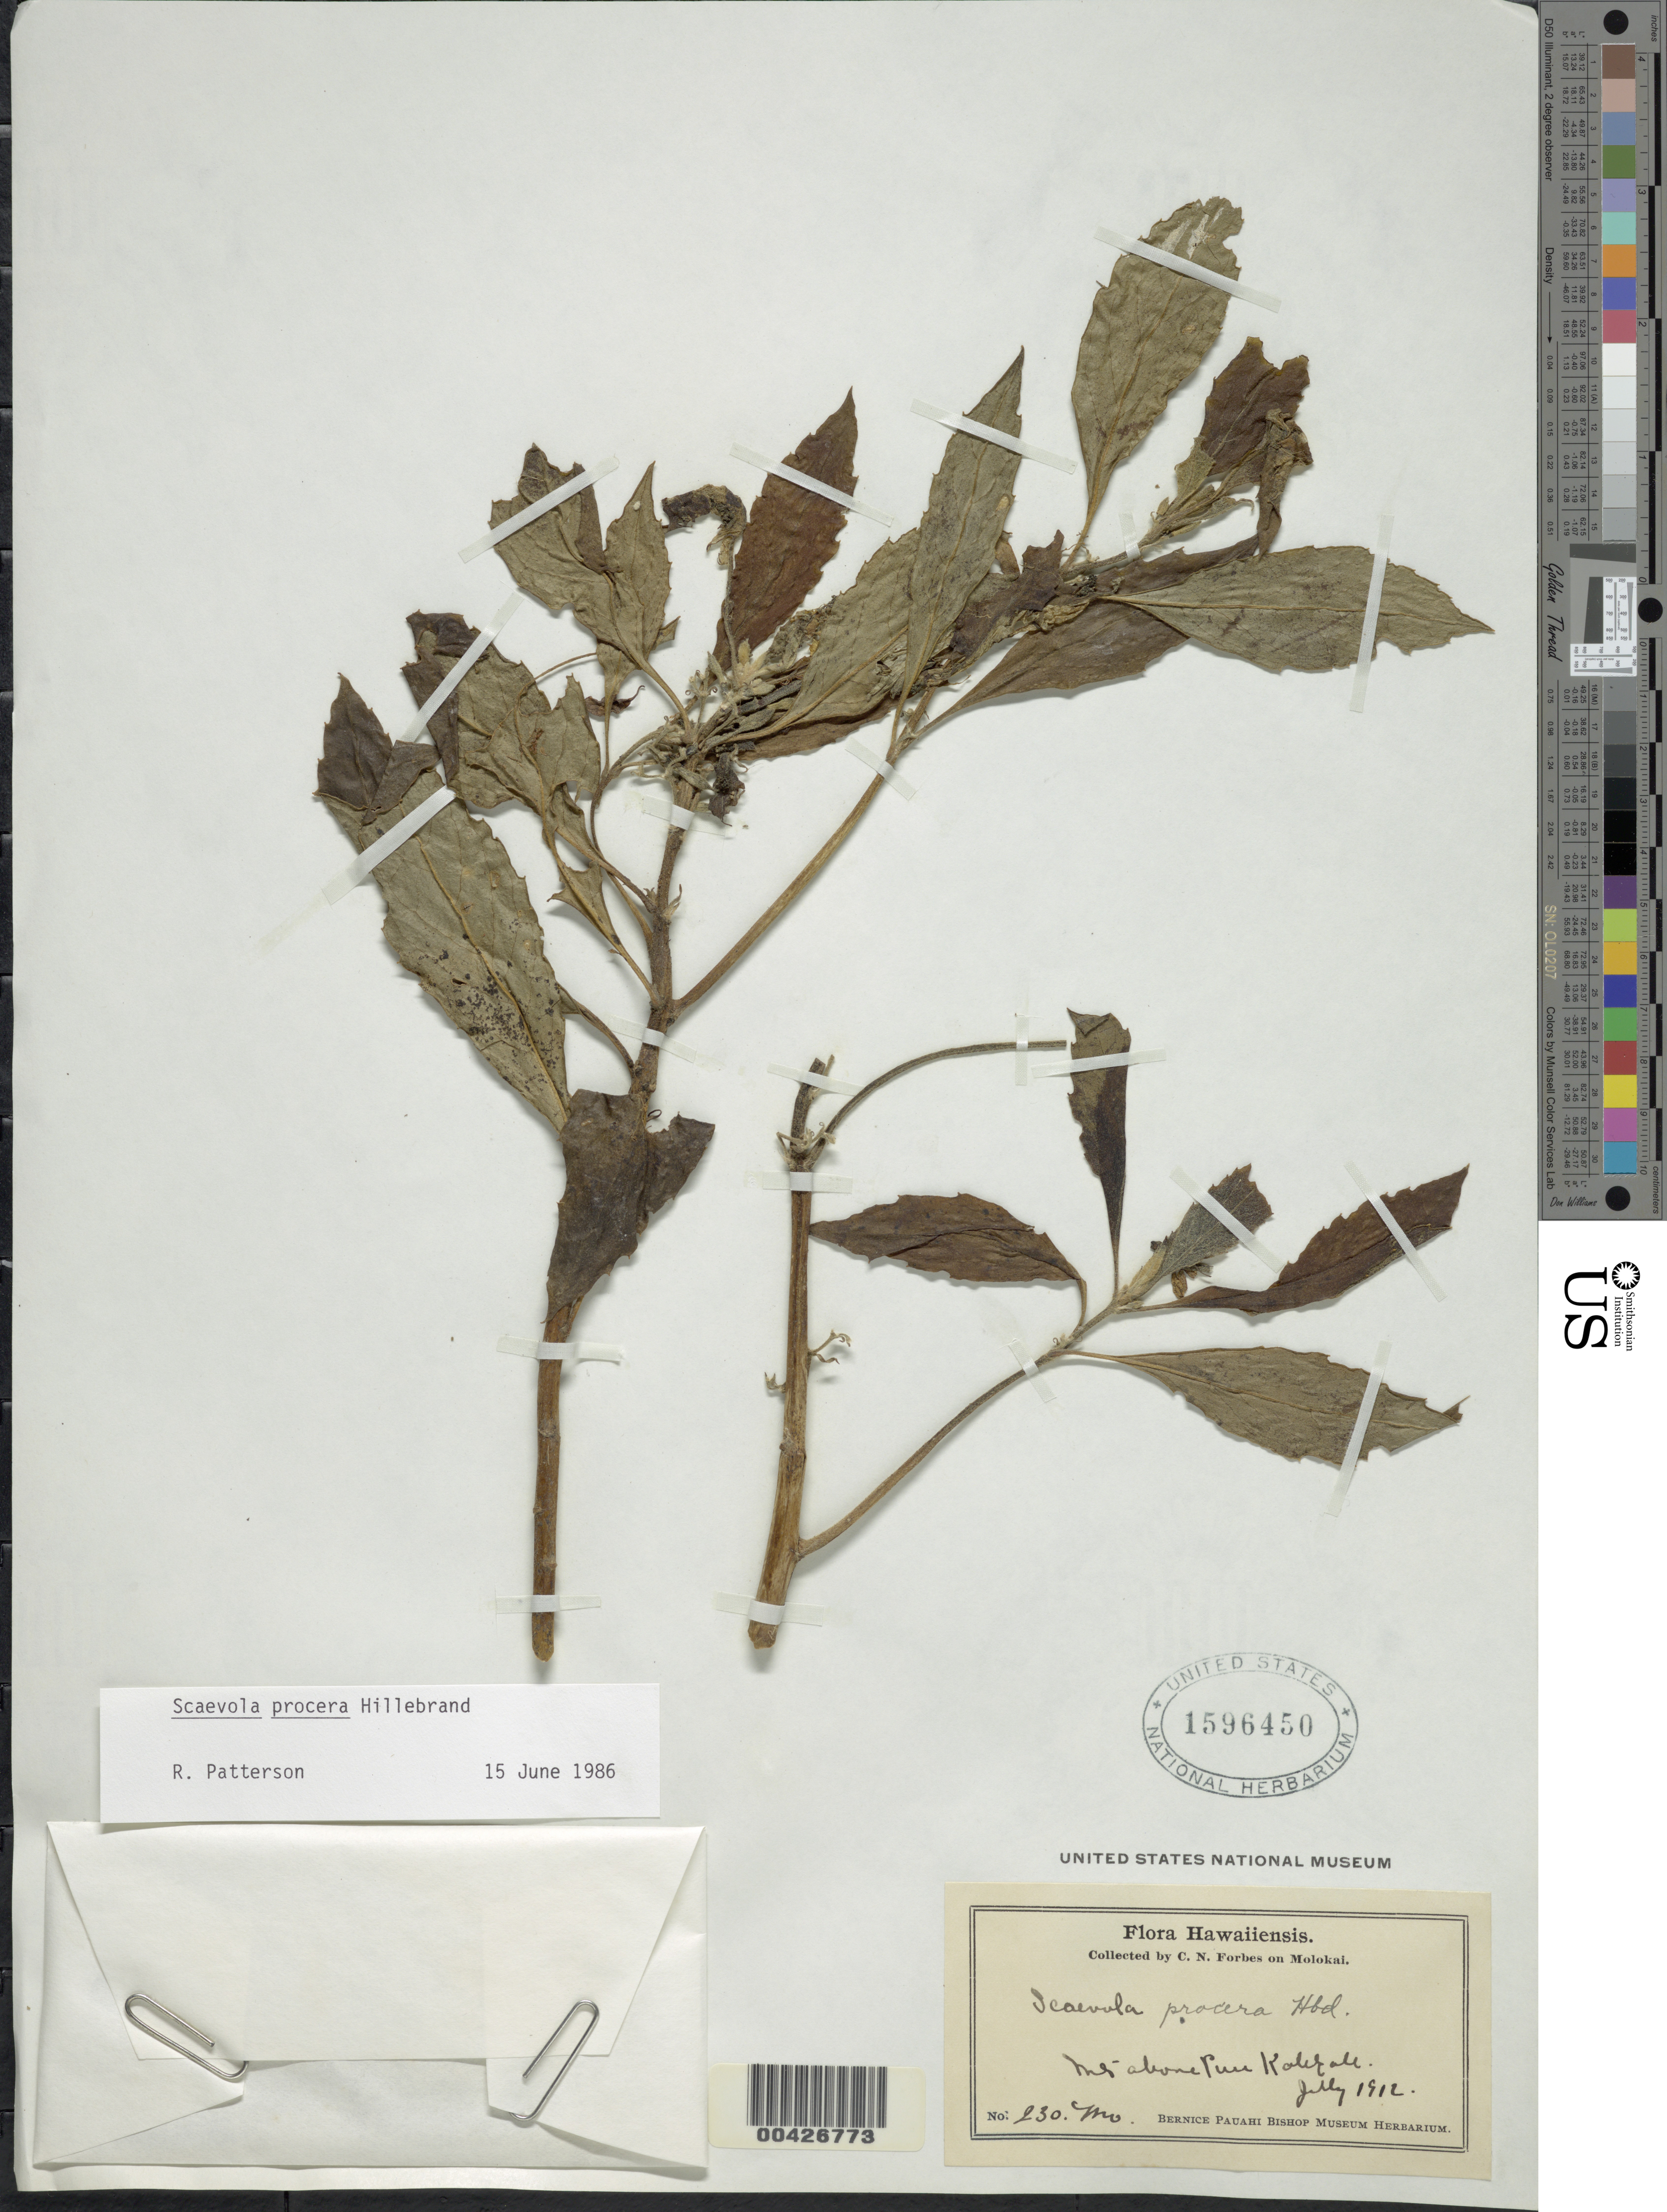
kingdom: Plantae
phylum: Tracheophyta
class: Magnoliopsida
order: Asterales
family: Goodeniaceae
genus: Scaevola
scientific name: Scaevola procera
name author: Hillebr.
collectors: C. N. Forbes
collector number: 230.Mo.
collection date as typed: Jul 1912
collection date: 1912-07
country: United States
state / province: Hawaii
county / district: Maui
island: Moloka'i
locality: Mts above Puu Kalekale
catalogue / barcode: US 1596450